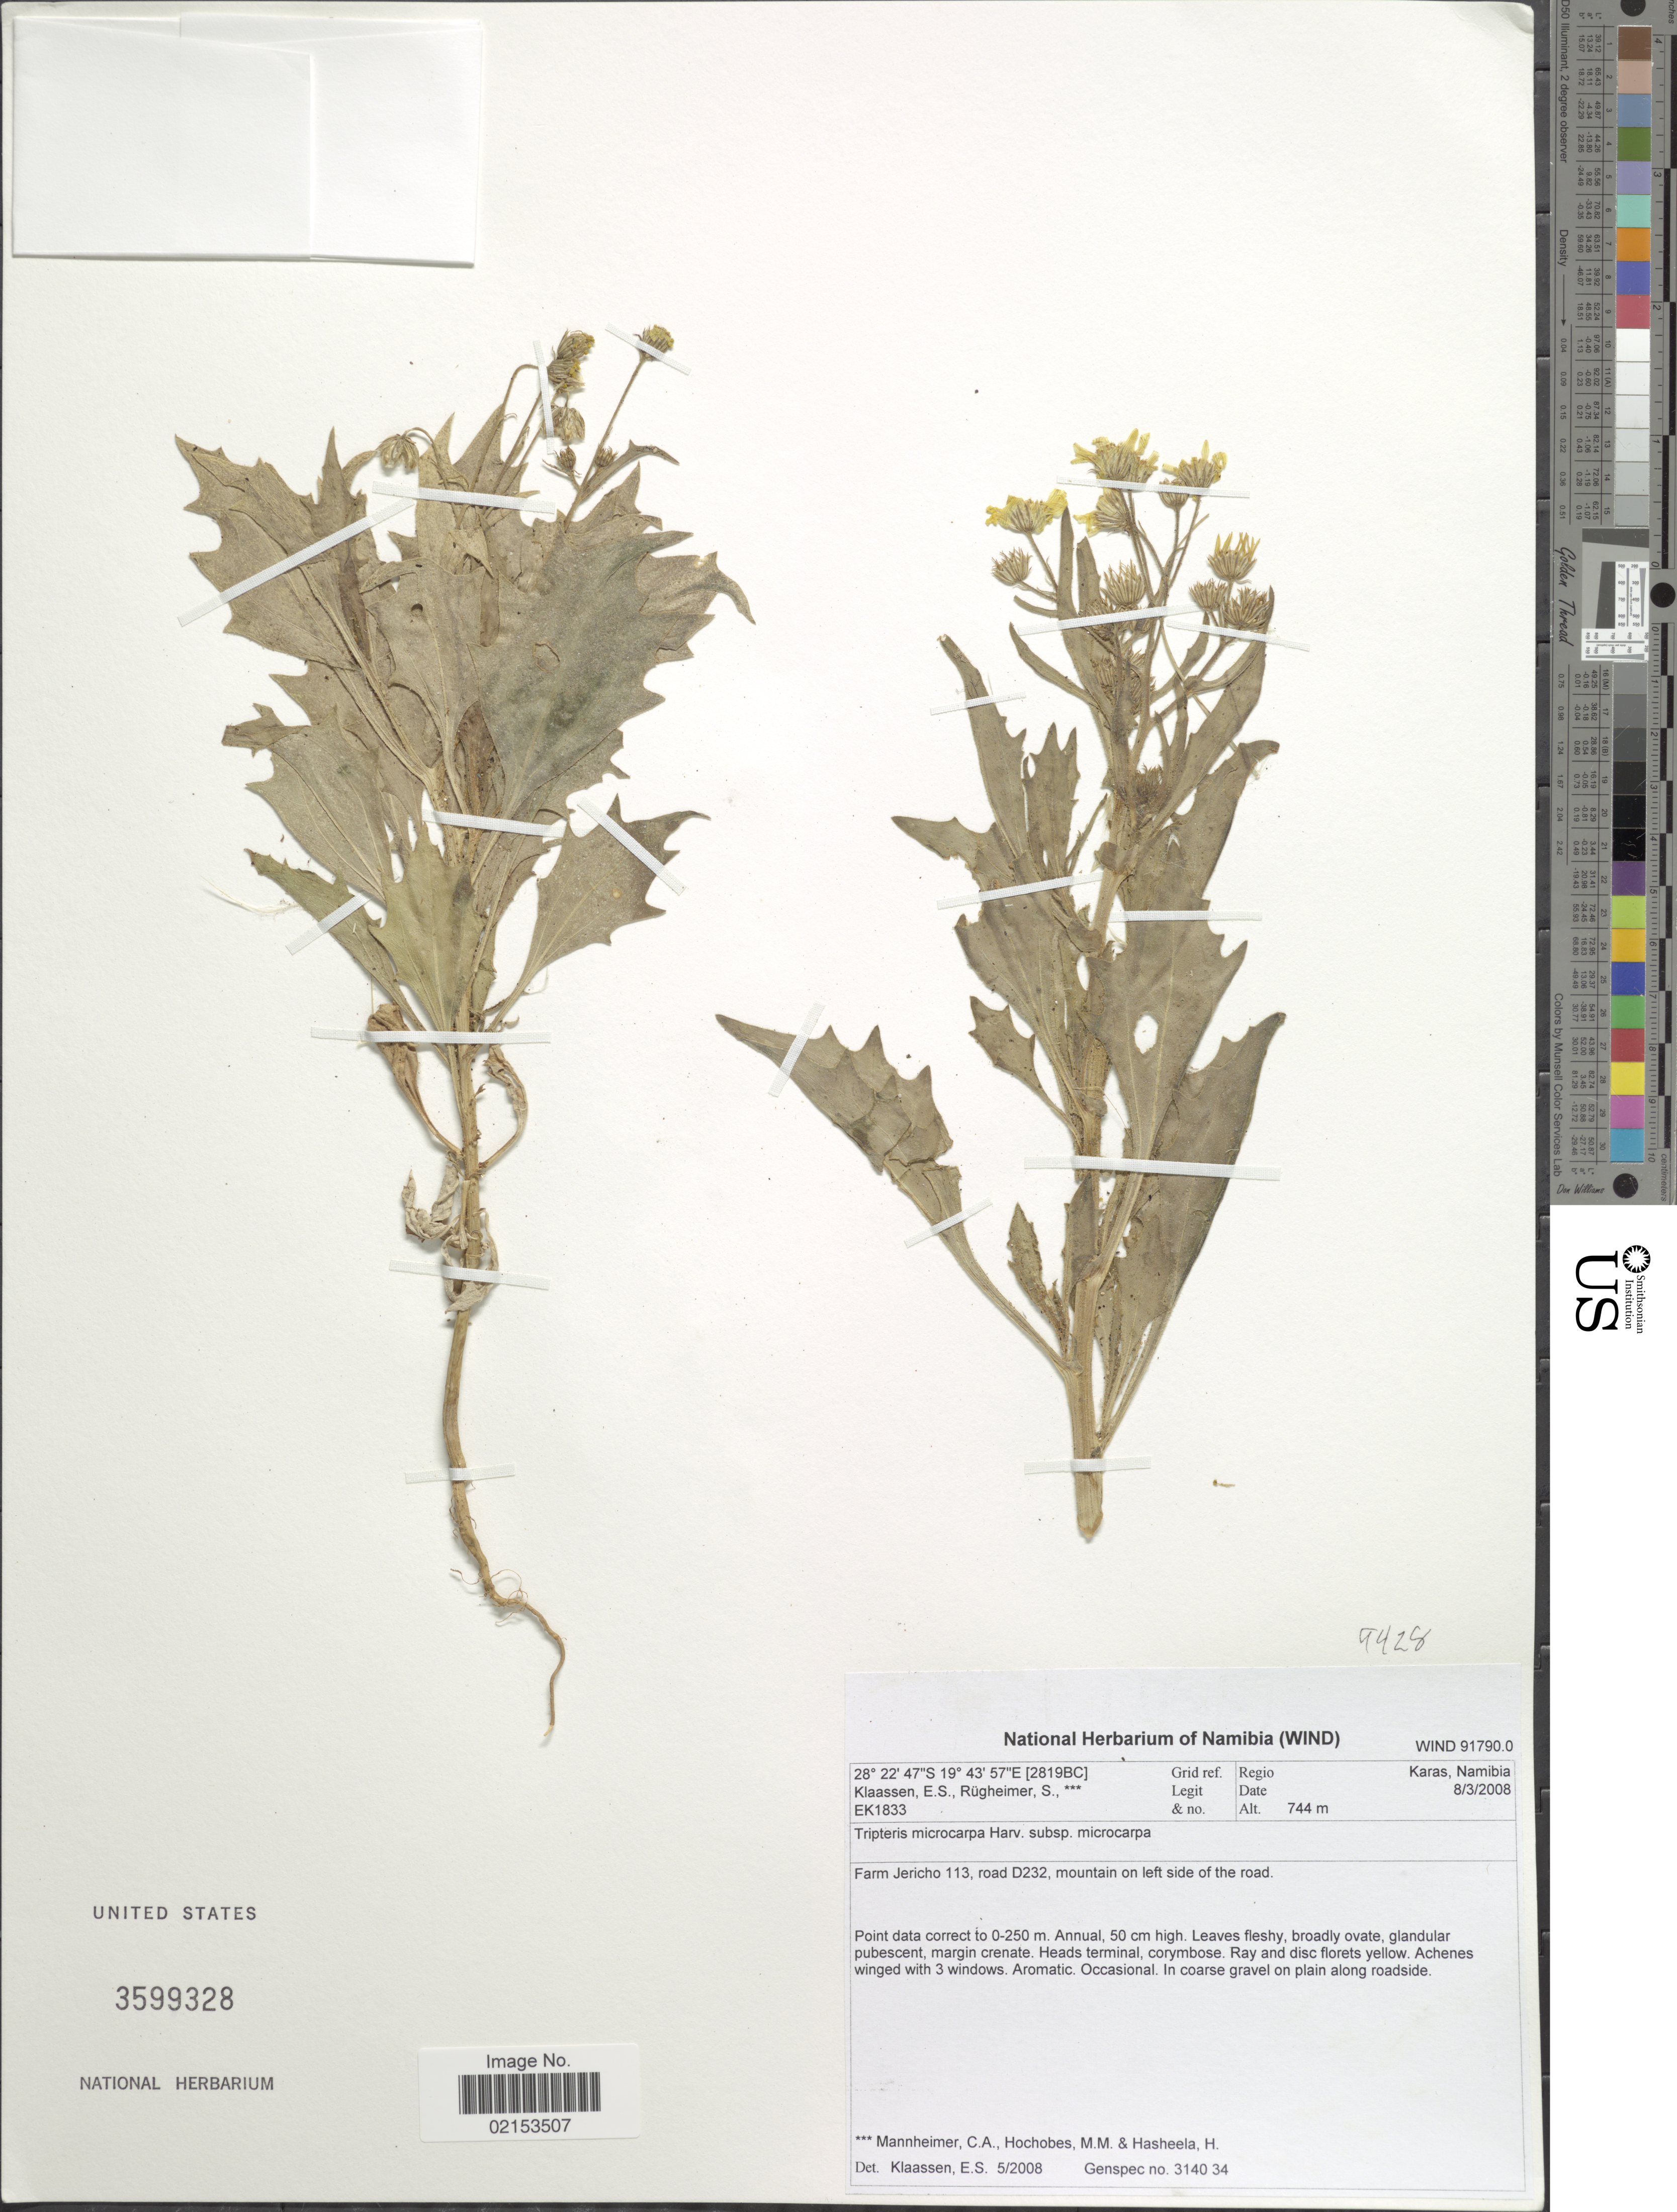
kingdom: Plantae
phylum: Tracheophyta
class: Magnoliopsida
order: Asterales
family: Asteraceae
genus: Tripteris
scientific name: Tripteris microcarpa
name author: Harv.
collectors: E. S. Klaassen, S. Rugheimer, C. A. Mannheimer, M. Hochobes & H. Hasheela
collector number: EK 1833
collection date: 2008-03-08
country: Namibia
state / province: Karas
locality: Farm Jericho 113, road D232, mountain on left side of the road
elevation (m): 744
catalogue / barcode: US 3599328